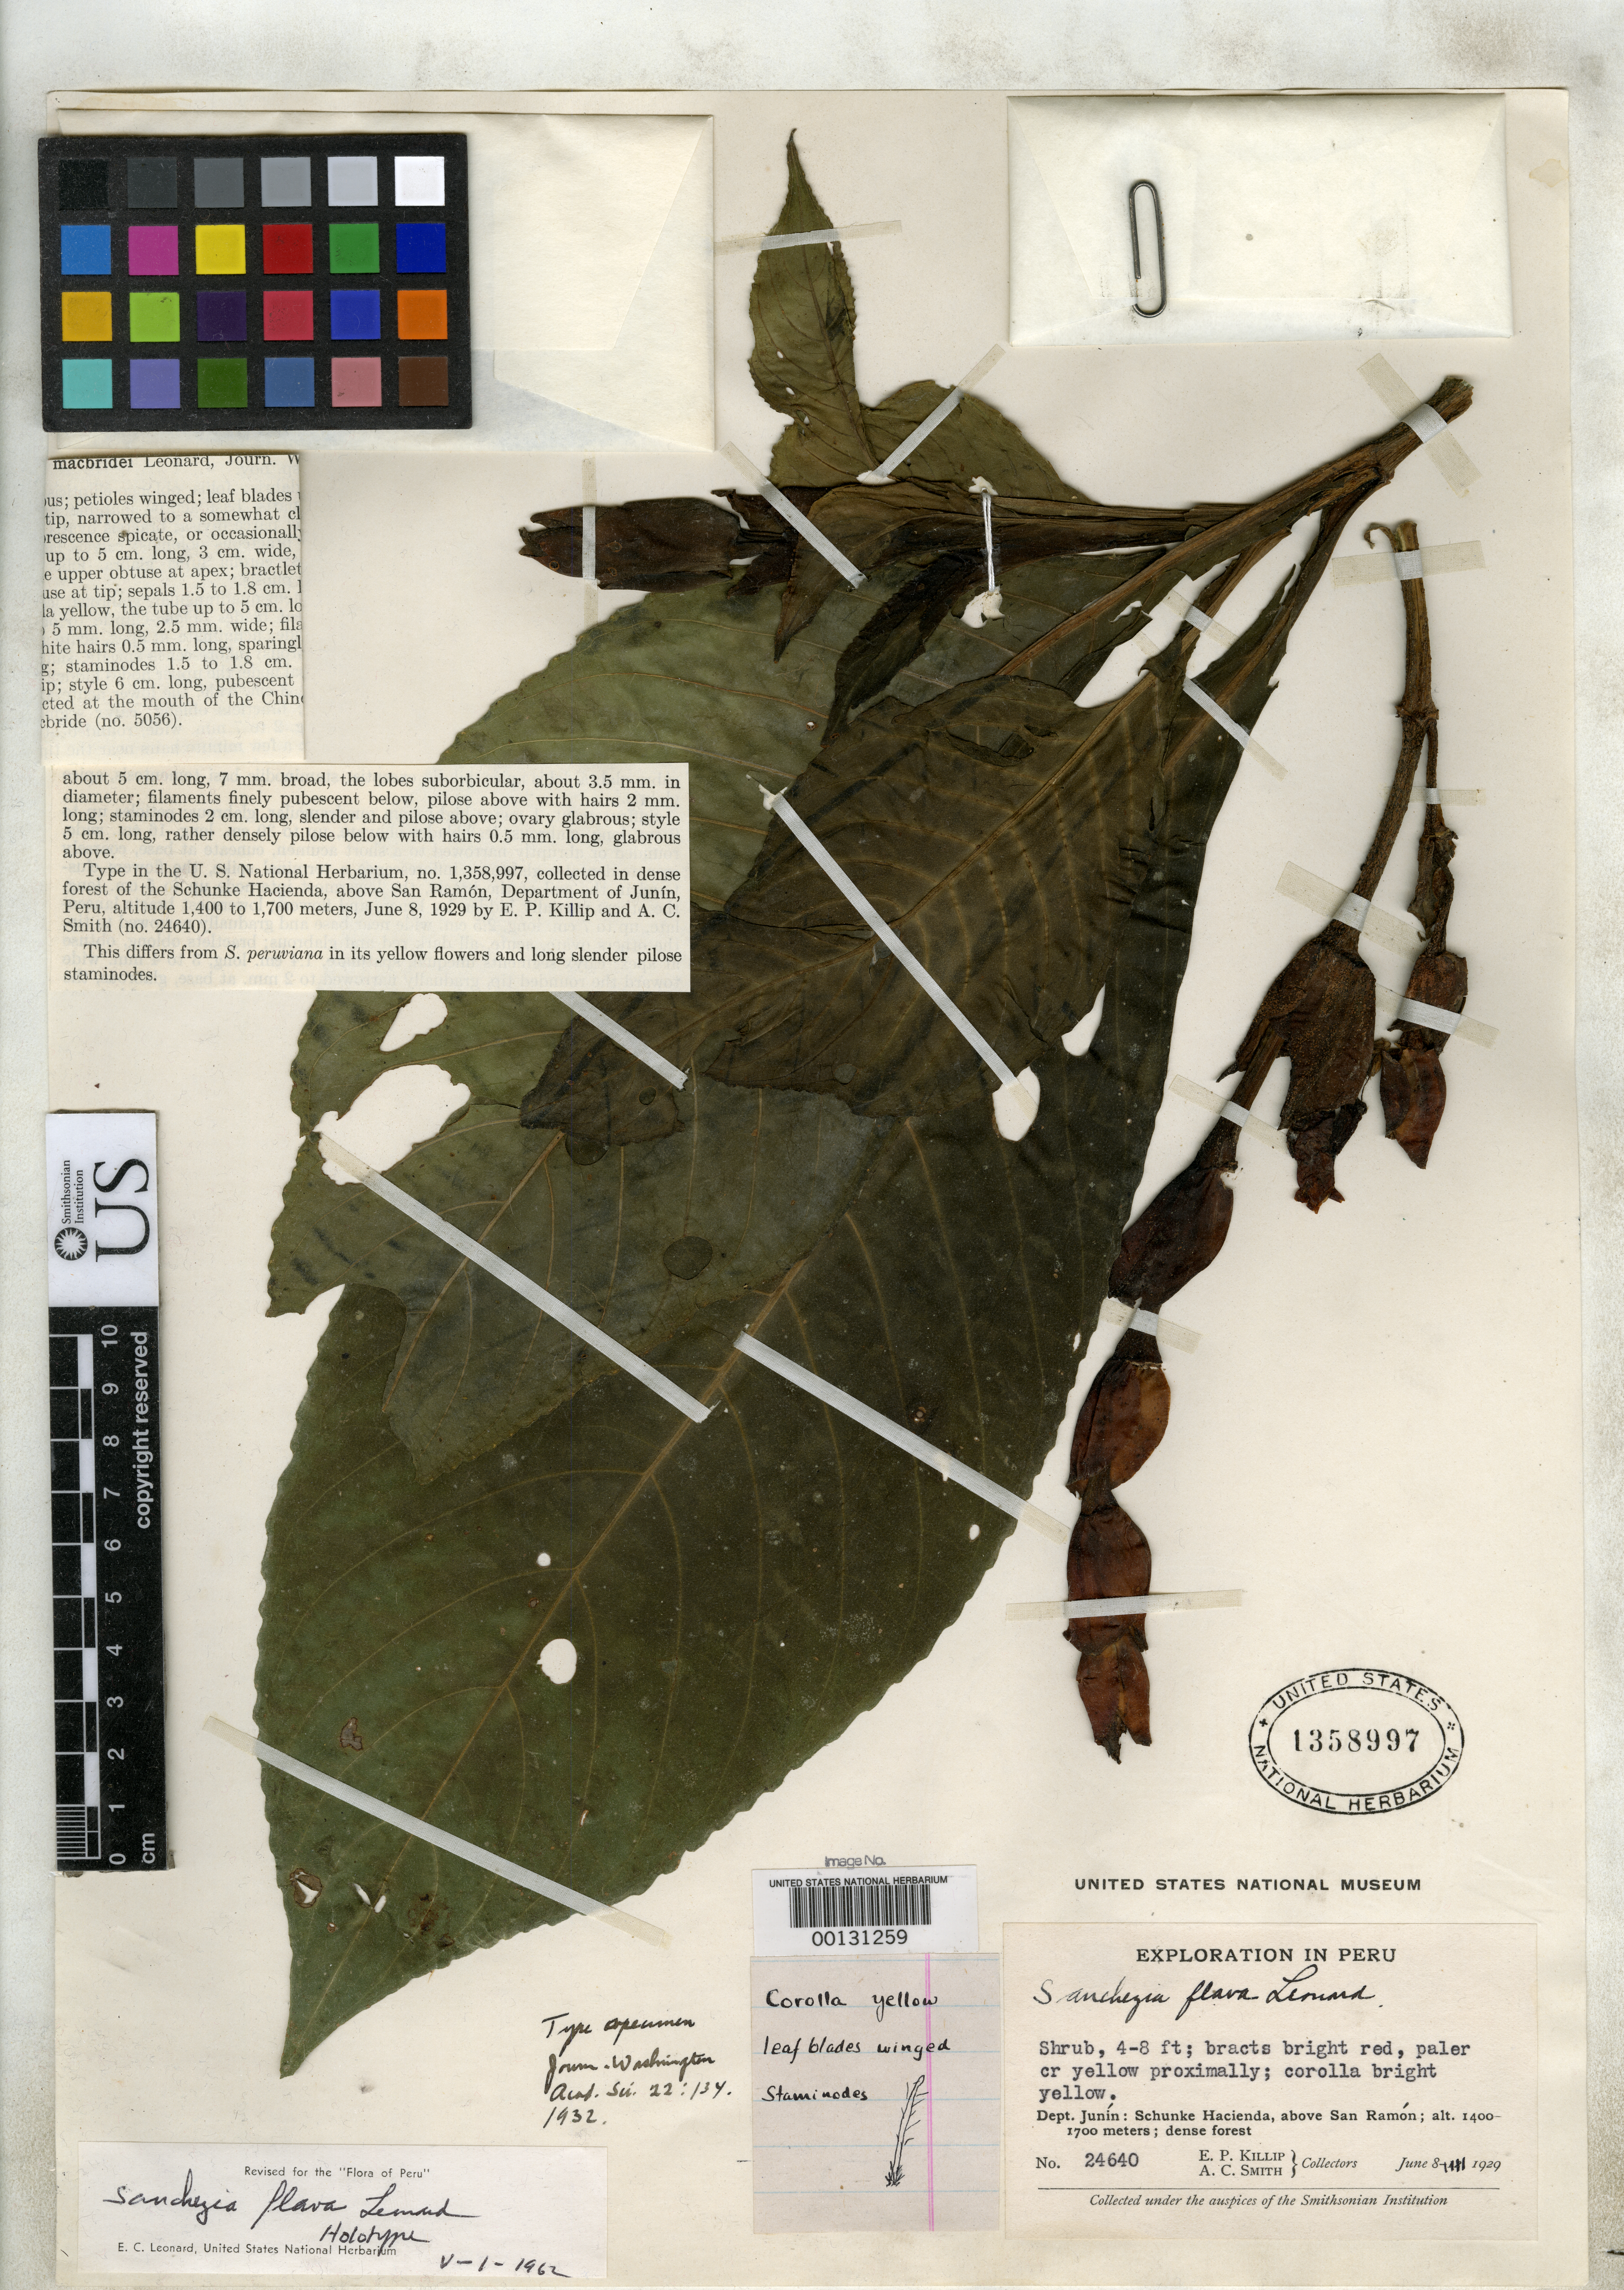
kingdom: Plantae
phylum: Tracheophyta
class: Magnoliopsida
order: Lamiales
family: Acanthaceae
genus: Sanchezia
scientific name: Sanchezia flava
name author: Leonard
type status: Holotype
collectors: E. P. Killip & A. C. Smith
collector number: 24640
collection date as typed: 08 Jun 1929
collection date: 1929-06-08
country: Peru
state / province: Junín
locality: Schunke Hacienda, above San Ramon.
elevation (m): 1400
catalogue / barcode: US 1358997